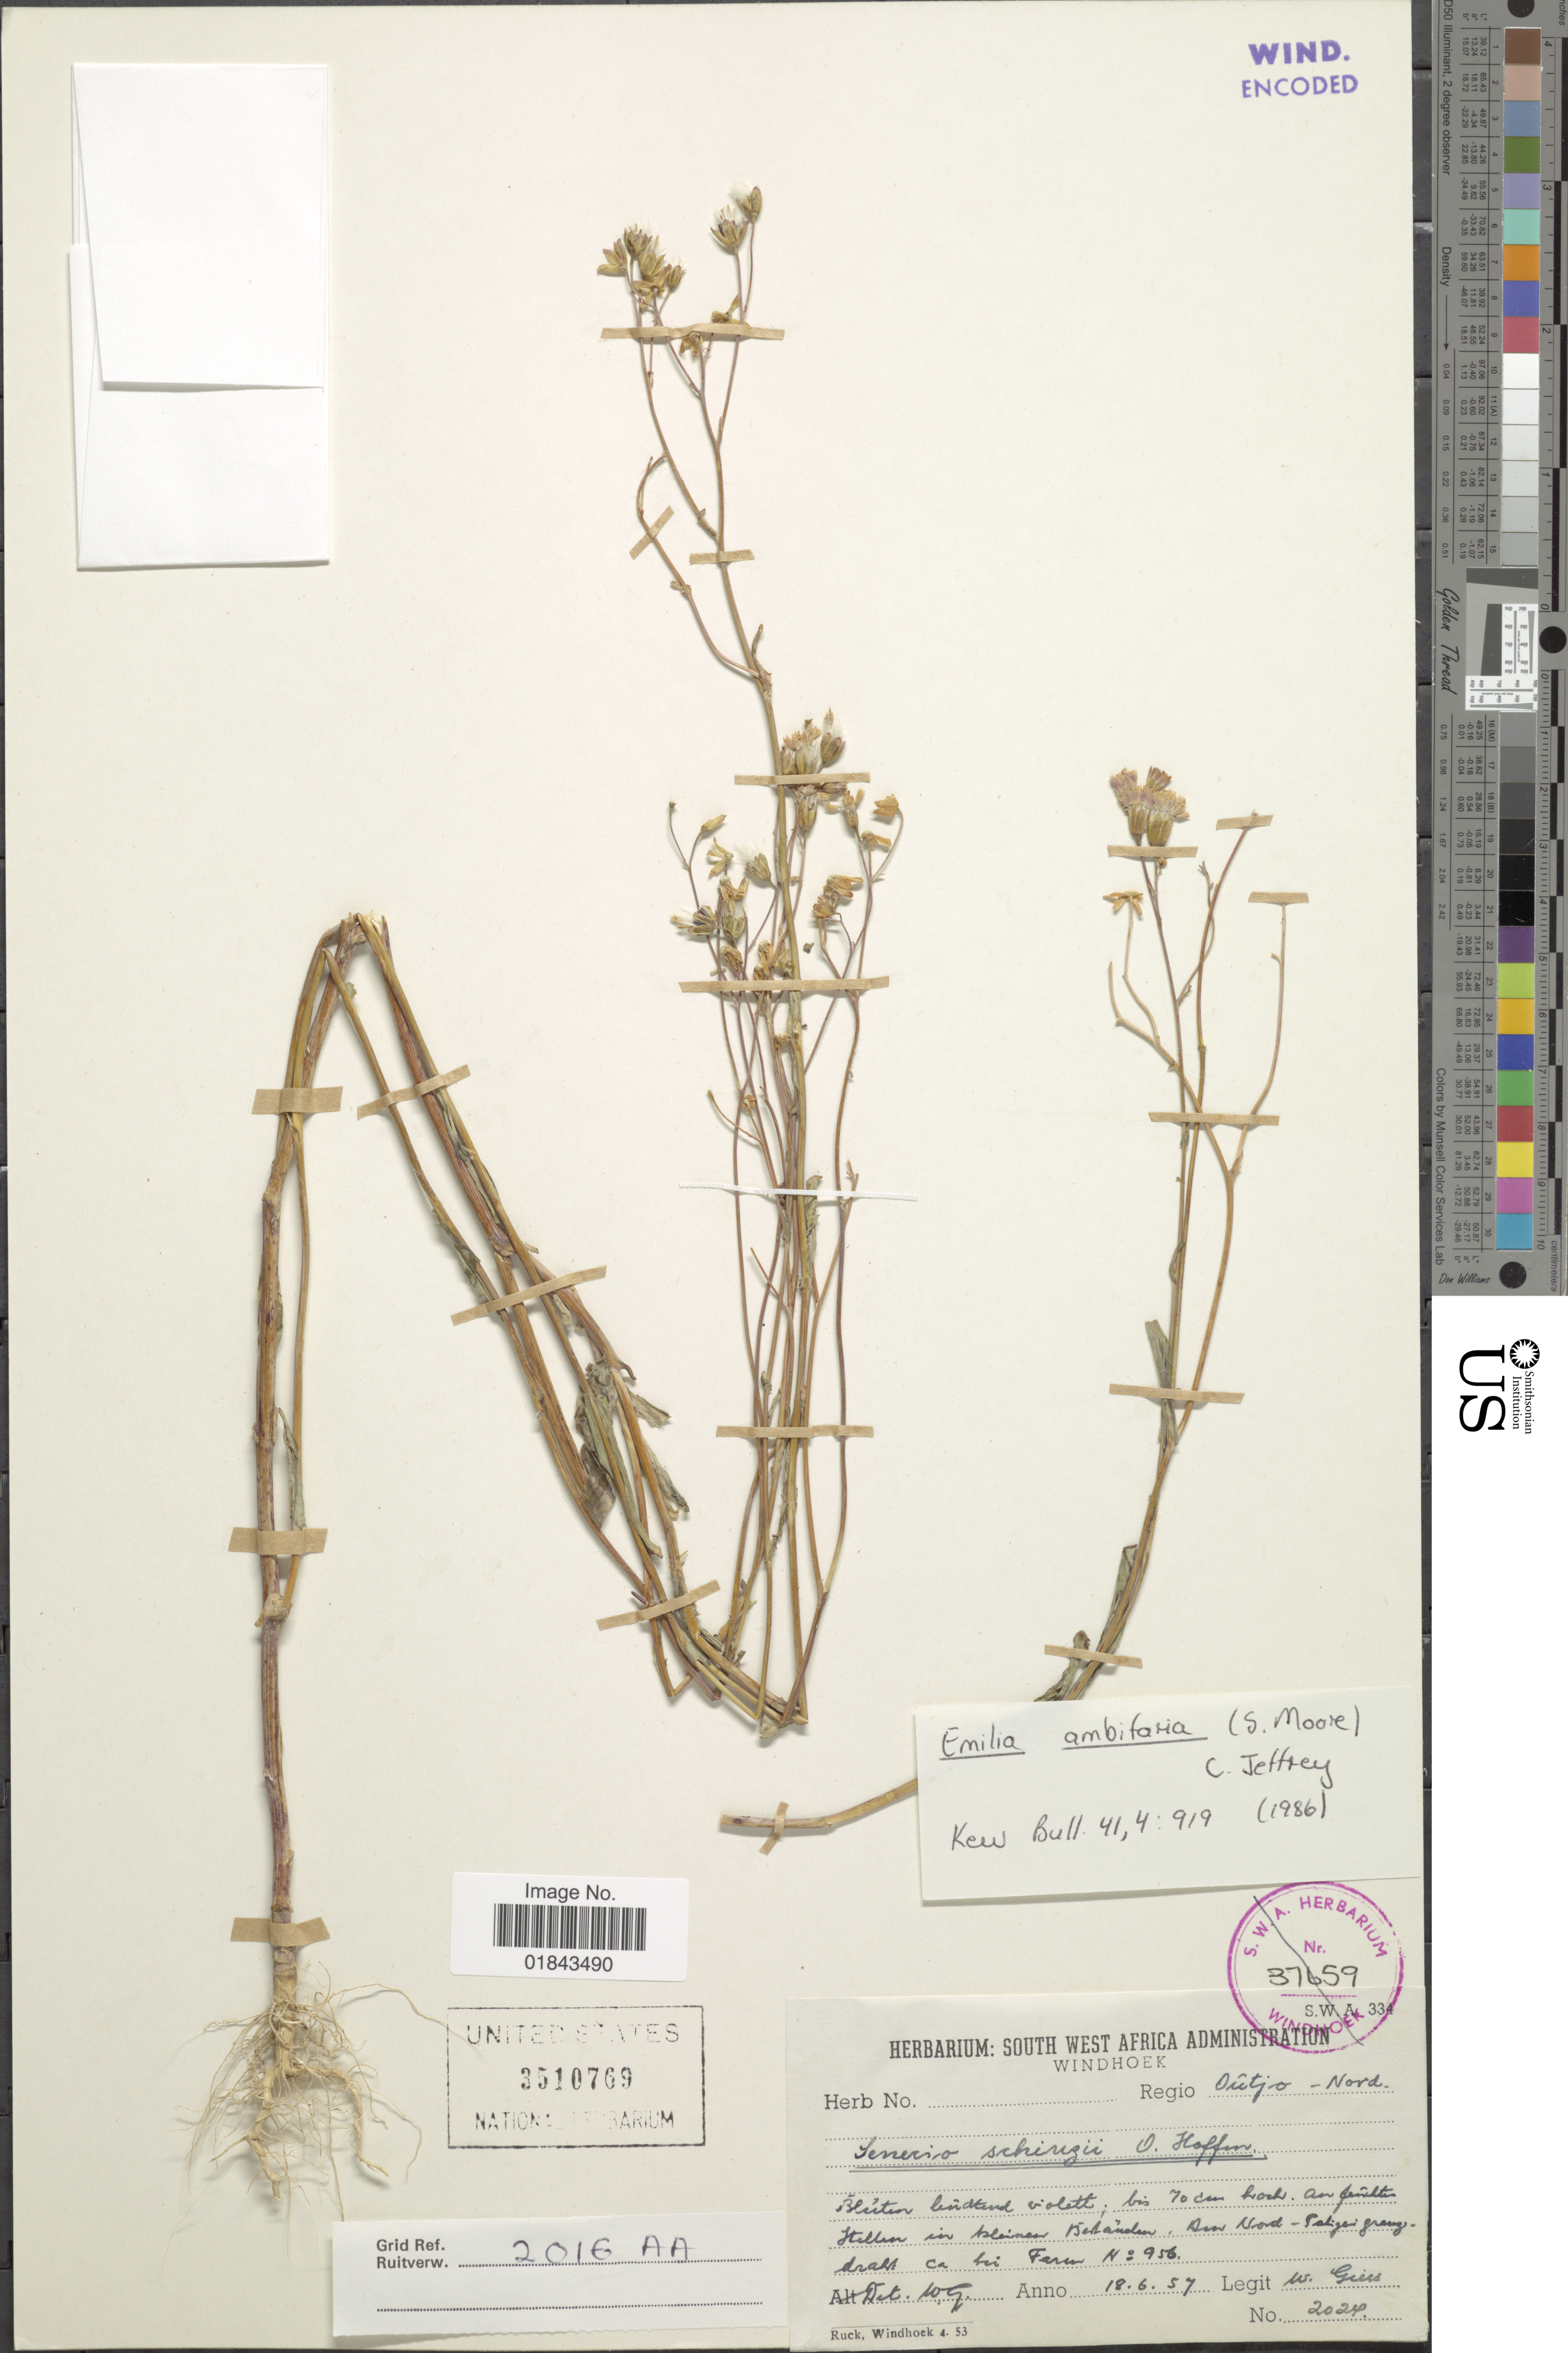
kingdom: Plantae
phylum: Tracheophyta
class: Magnoliopsida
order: Asterales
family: Asteraceae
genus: Emilia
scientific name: Emilia ambifaria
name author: (S. Moore) C. Jeffrey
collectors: W. Giess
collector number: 2024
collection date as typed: Transcribed d/m/y: 18/6/57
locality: Regio Outjo-Nord., hellen in bleimen Betanden, Am Nord-Satiger gerang draht ca bei Faren No. 956. [interpreted]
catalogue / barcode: US 3510769